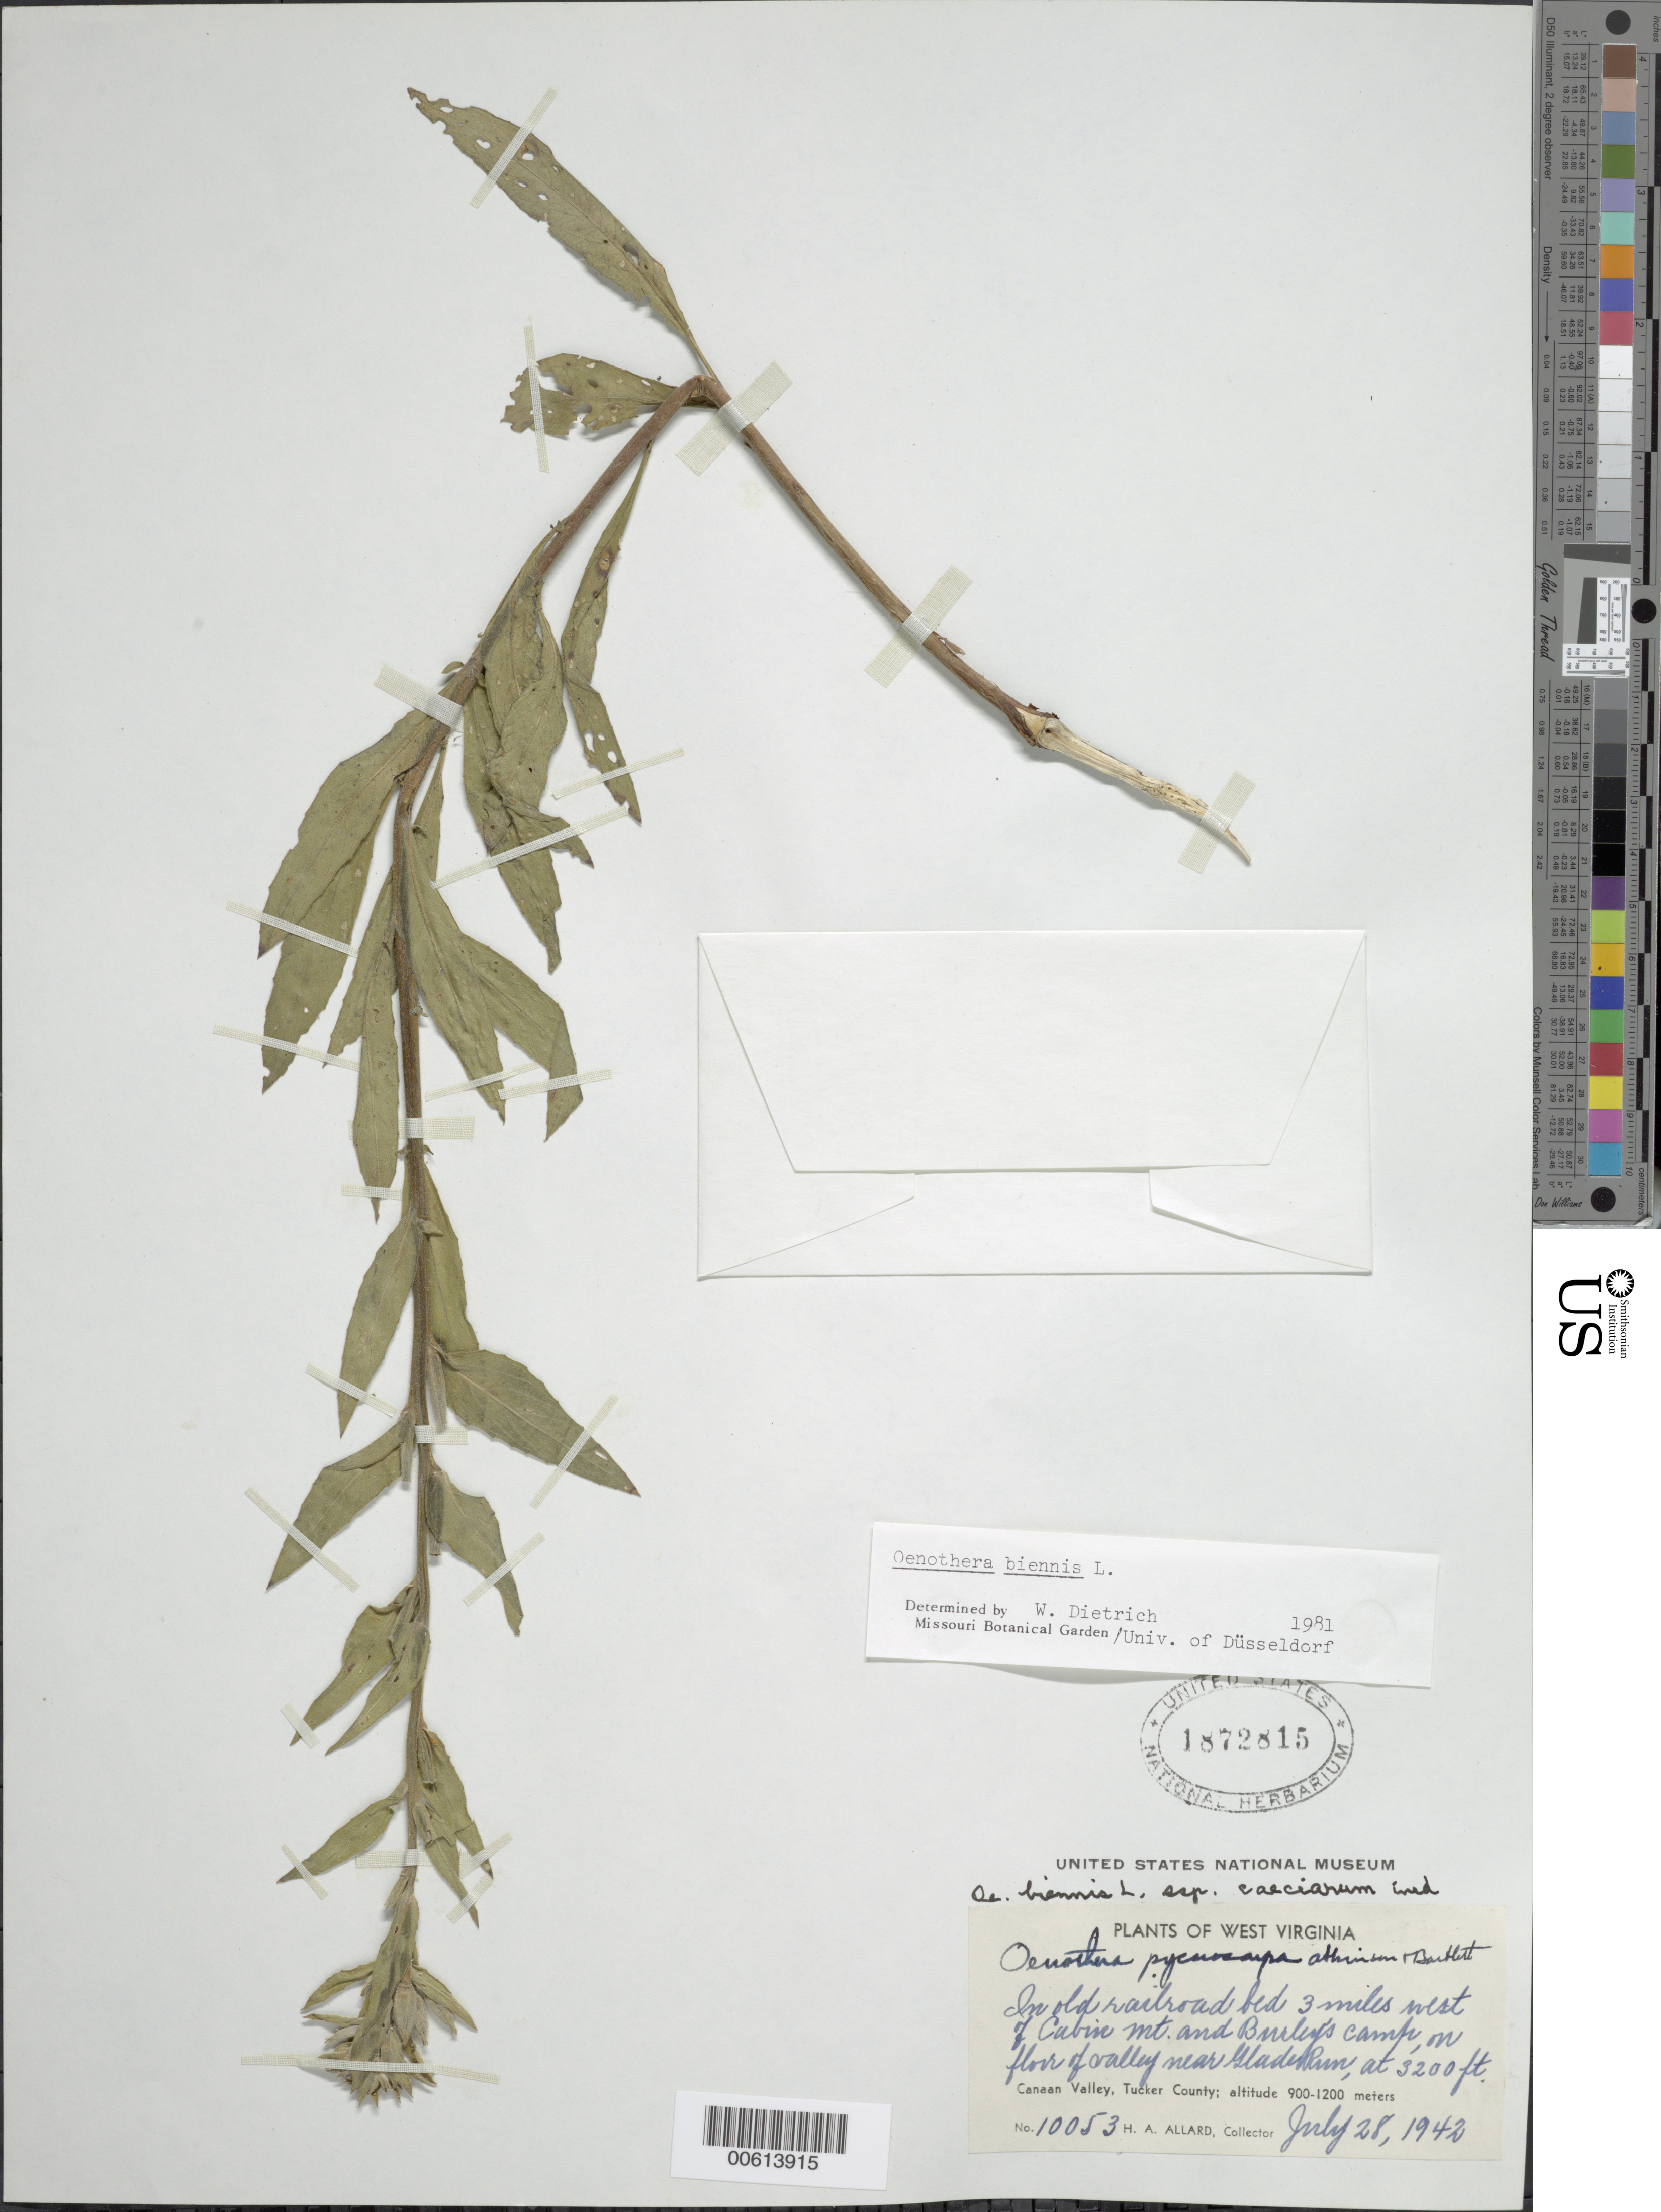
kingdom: Plantae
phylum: Tracheophyta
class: Magnoliopsida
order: Myrtales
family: Onagraceae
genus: Oenothera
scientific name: Oenothera biennis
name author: L.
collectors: H. A. Allard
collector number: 10053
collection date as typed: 28 Jul 1942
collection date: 1942-07-28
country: United States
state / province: West Virginia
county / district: Tucker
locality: Canaan Valley, W of Cabin Mt. and Burley's camp, near Glade Run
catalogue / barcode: US 1872815